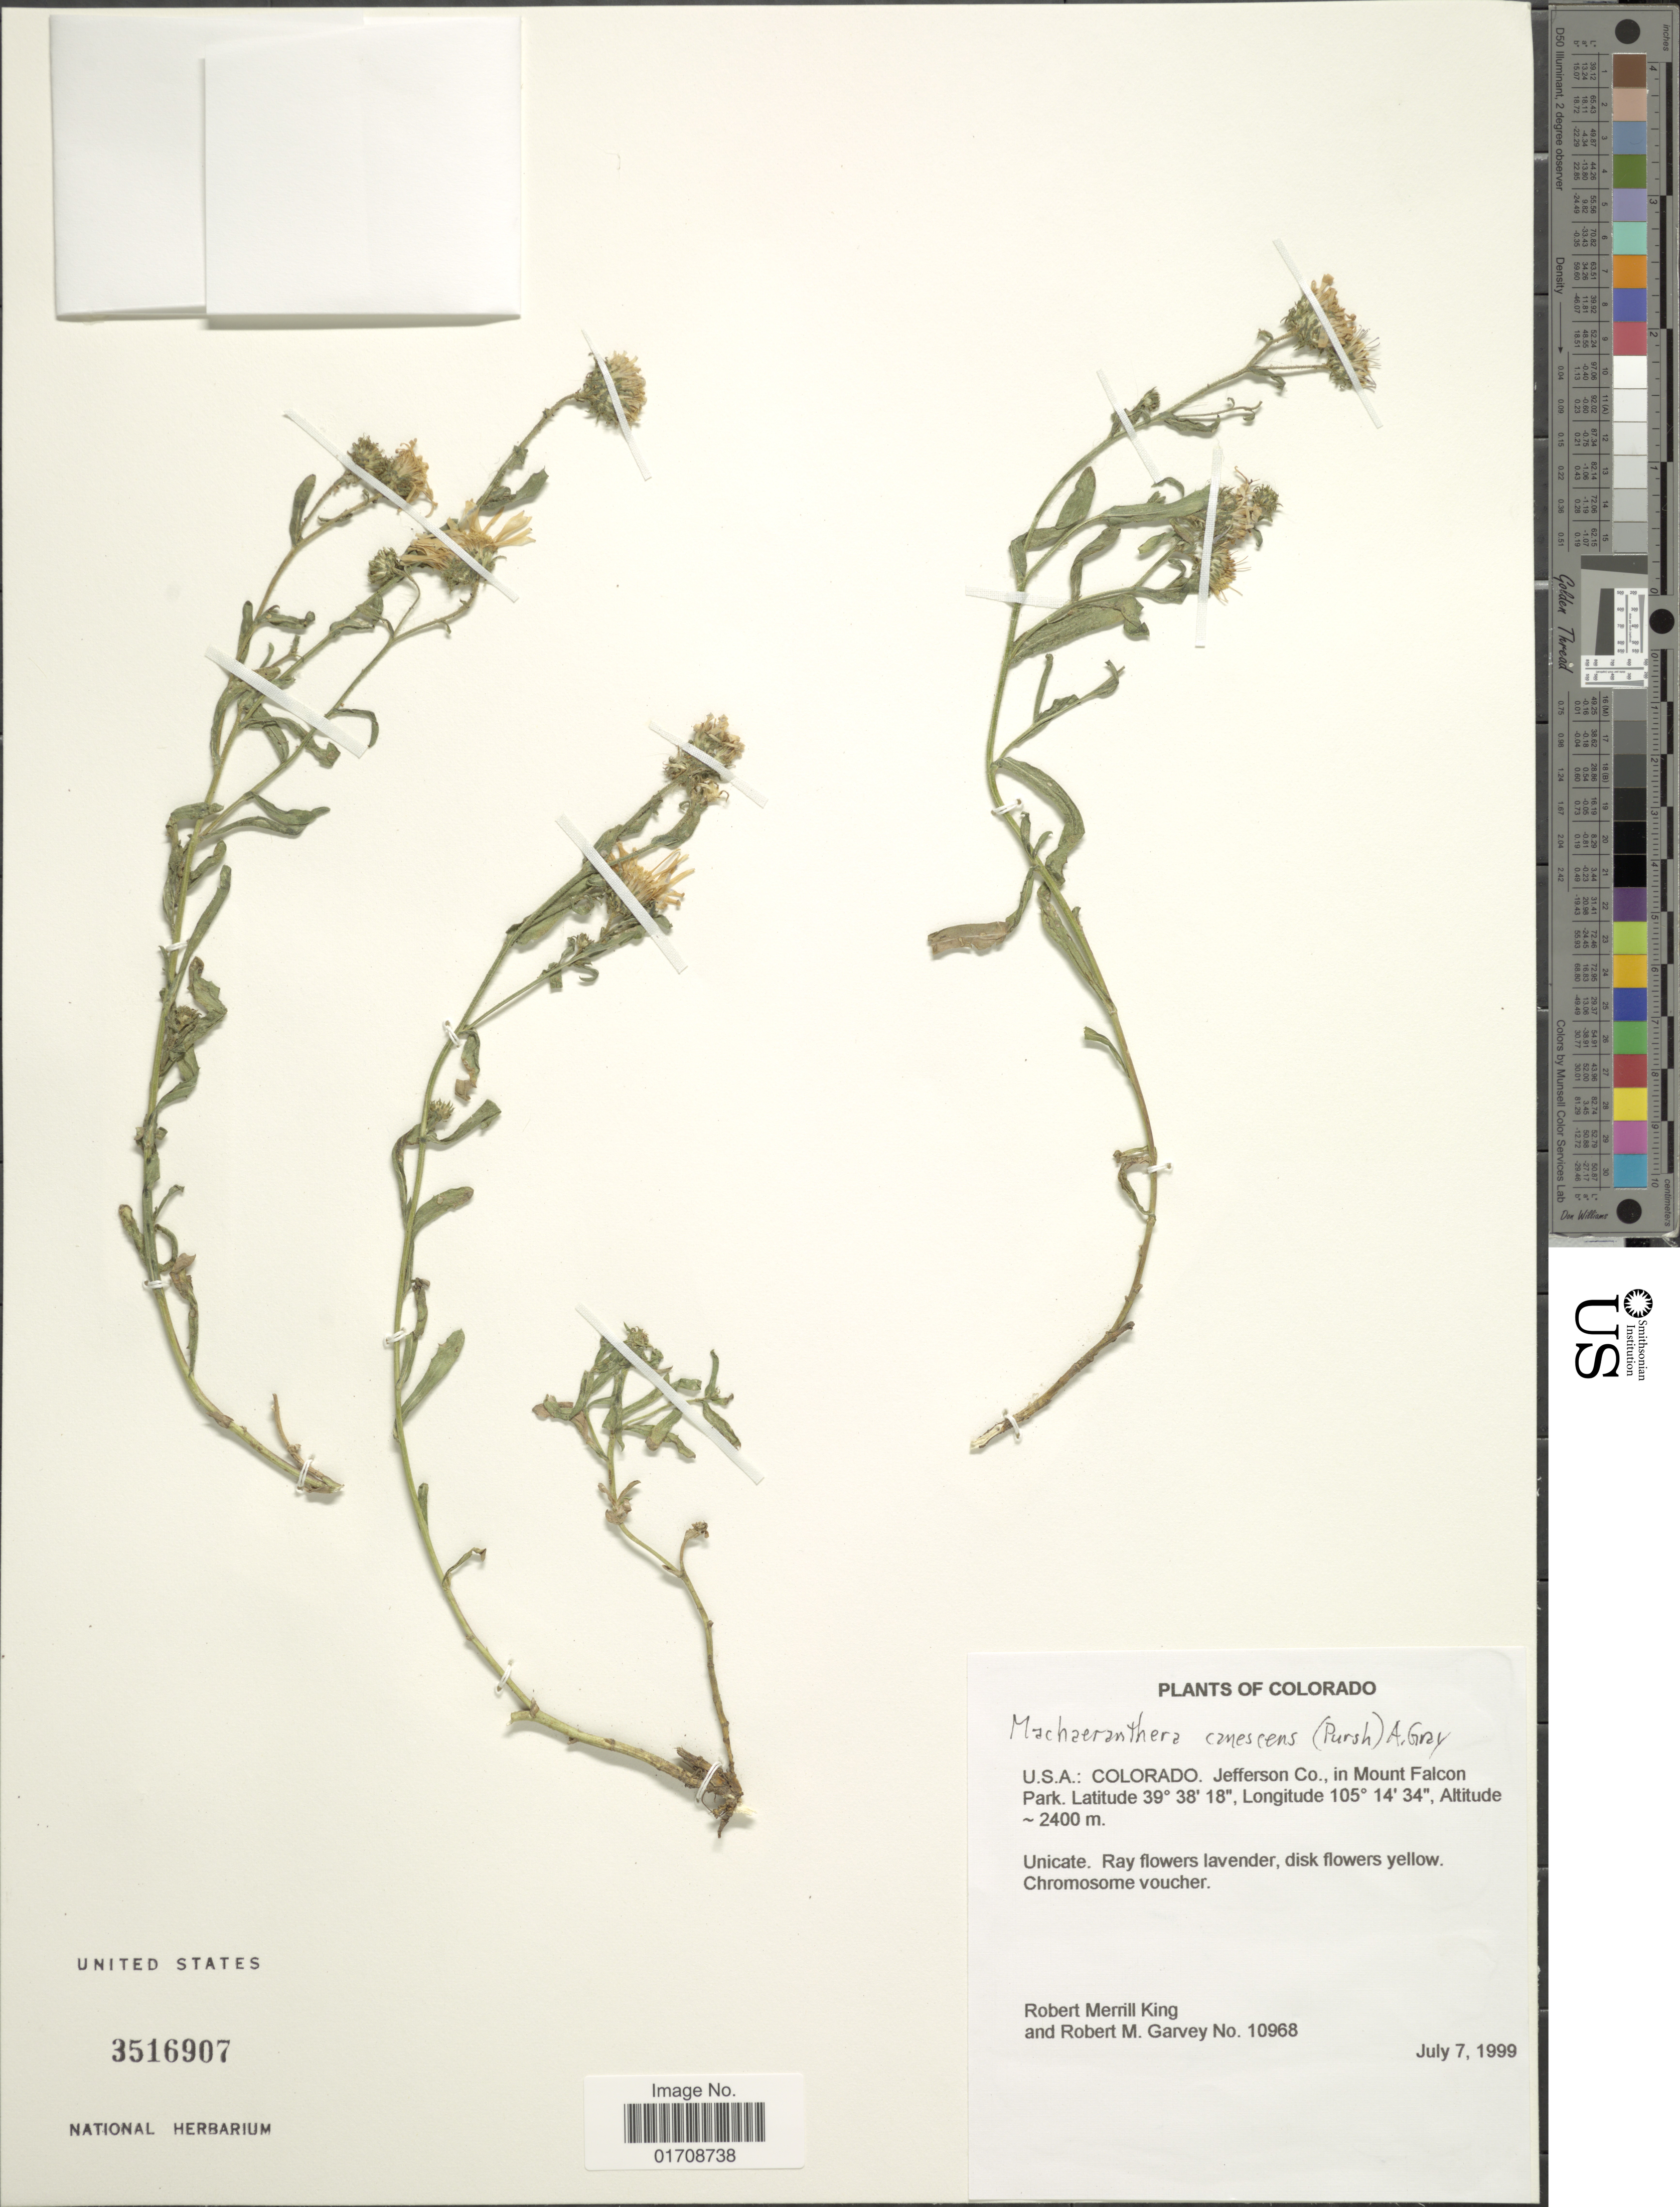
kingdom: Plantae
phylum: Tracheophyta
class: Magnoliopsida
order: Asterales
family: Asteraceae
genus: Machaeranthera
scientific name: Machaeranthera canescens var. leucanthemifolius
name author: (Greene) S.L. Welsh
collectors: R. M. King & R. Garvey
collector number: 10968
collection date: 1999-07-07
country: United States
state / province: Colorado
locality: U.S.A., Jefferson Co., in Mount Falcon Park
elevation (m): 2400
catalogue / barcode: US 3516907